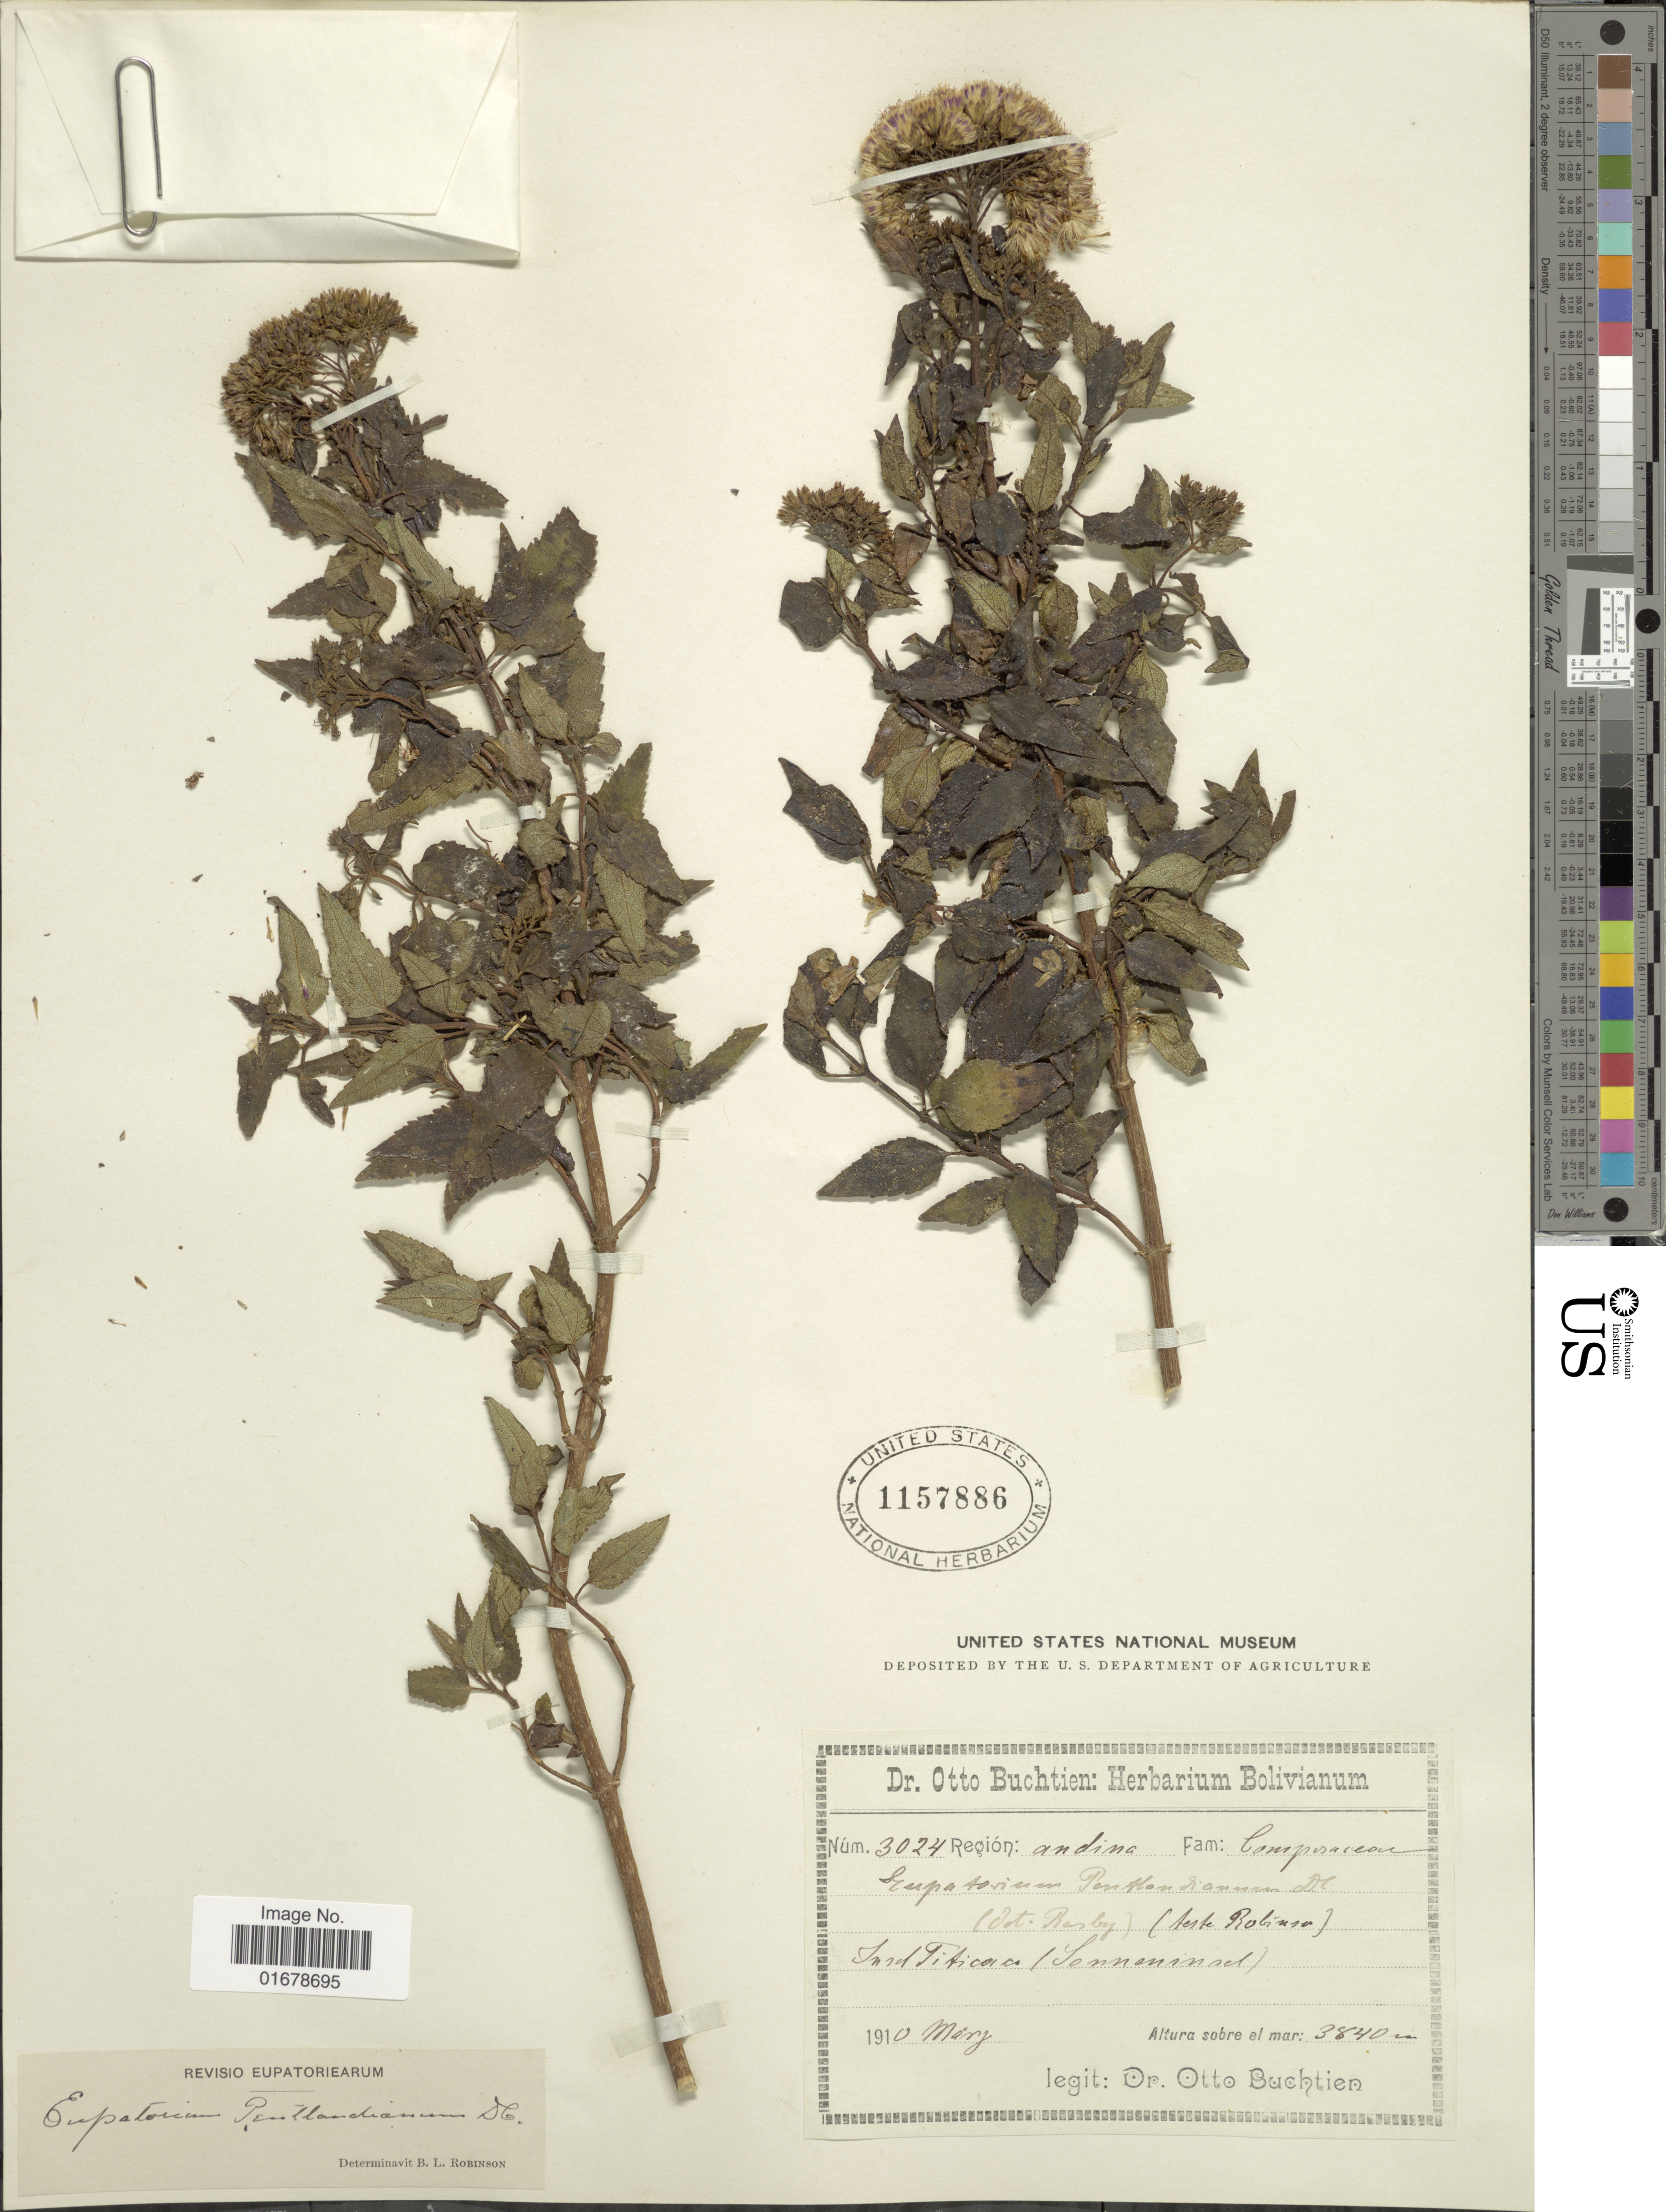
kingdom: Plantae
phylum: Tracheophyta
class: Magnoliopsida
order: Asterales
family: Asteraceae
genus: Ageratina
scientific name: Ageratina pentlandiana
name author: (DC.) R.M. King & H. Rob.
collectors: O. Buchtien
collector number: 3024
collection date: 1910-03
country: Bolivia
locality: Ind Titicana (Sonnensind) Region Andino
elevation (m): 3840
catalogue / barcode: US 1157886